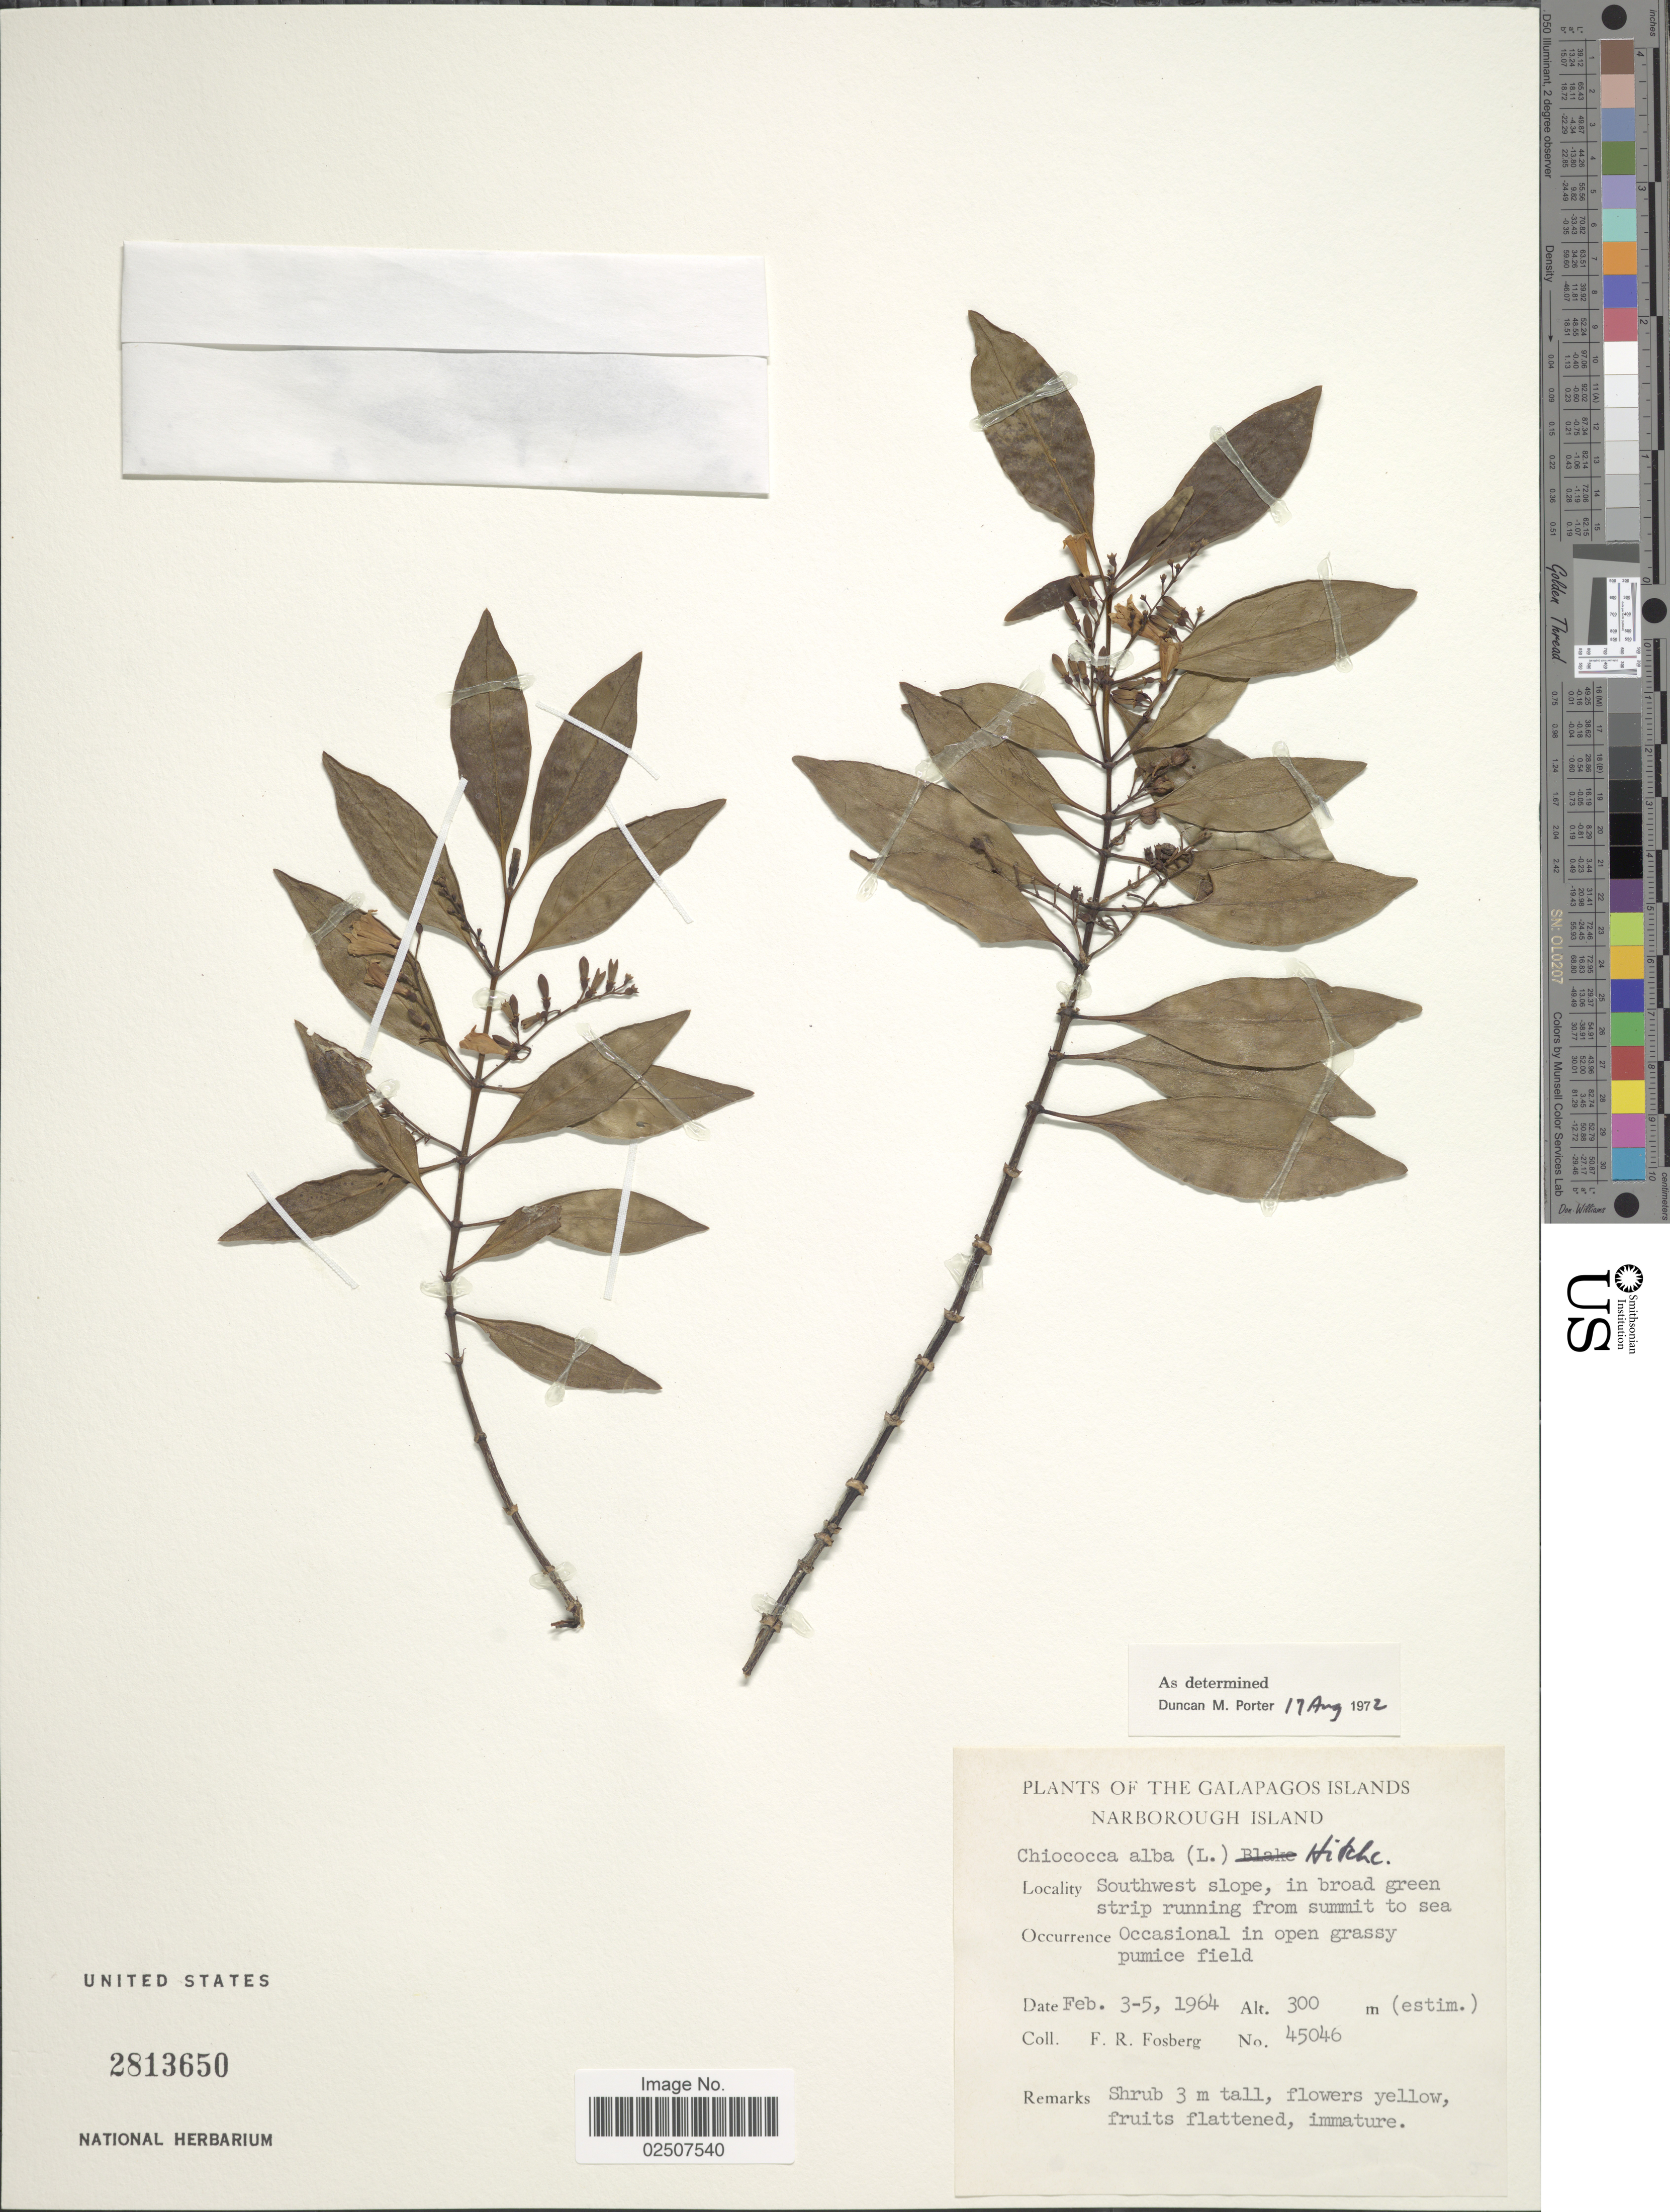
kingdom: Plantae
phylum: Tracheophyta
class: Magnoliopsida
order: Gentianales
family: Rubiaceae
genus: Chiococca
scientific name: Chiococca alba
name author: (L.) Hitchc.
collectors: F. R. Fosberg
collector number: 45046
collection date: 1964-02-03/1964-02-05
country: Ecuador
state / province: Colón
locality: Galapagos Islands. Narborough Island. Southwest slope, in broad green strip running from summit to sea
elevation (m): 300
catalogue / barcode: US 2813650